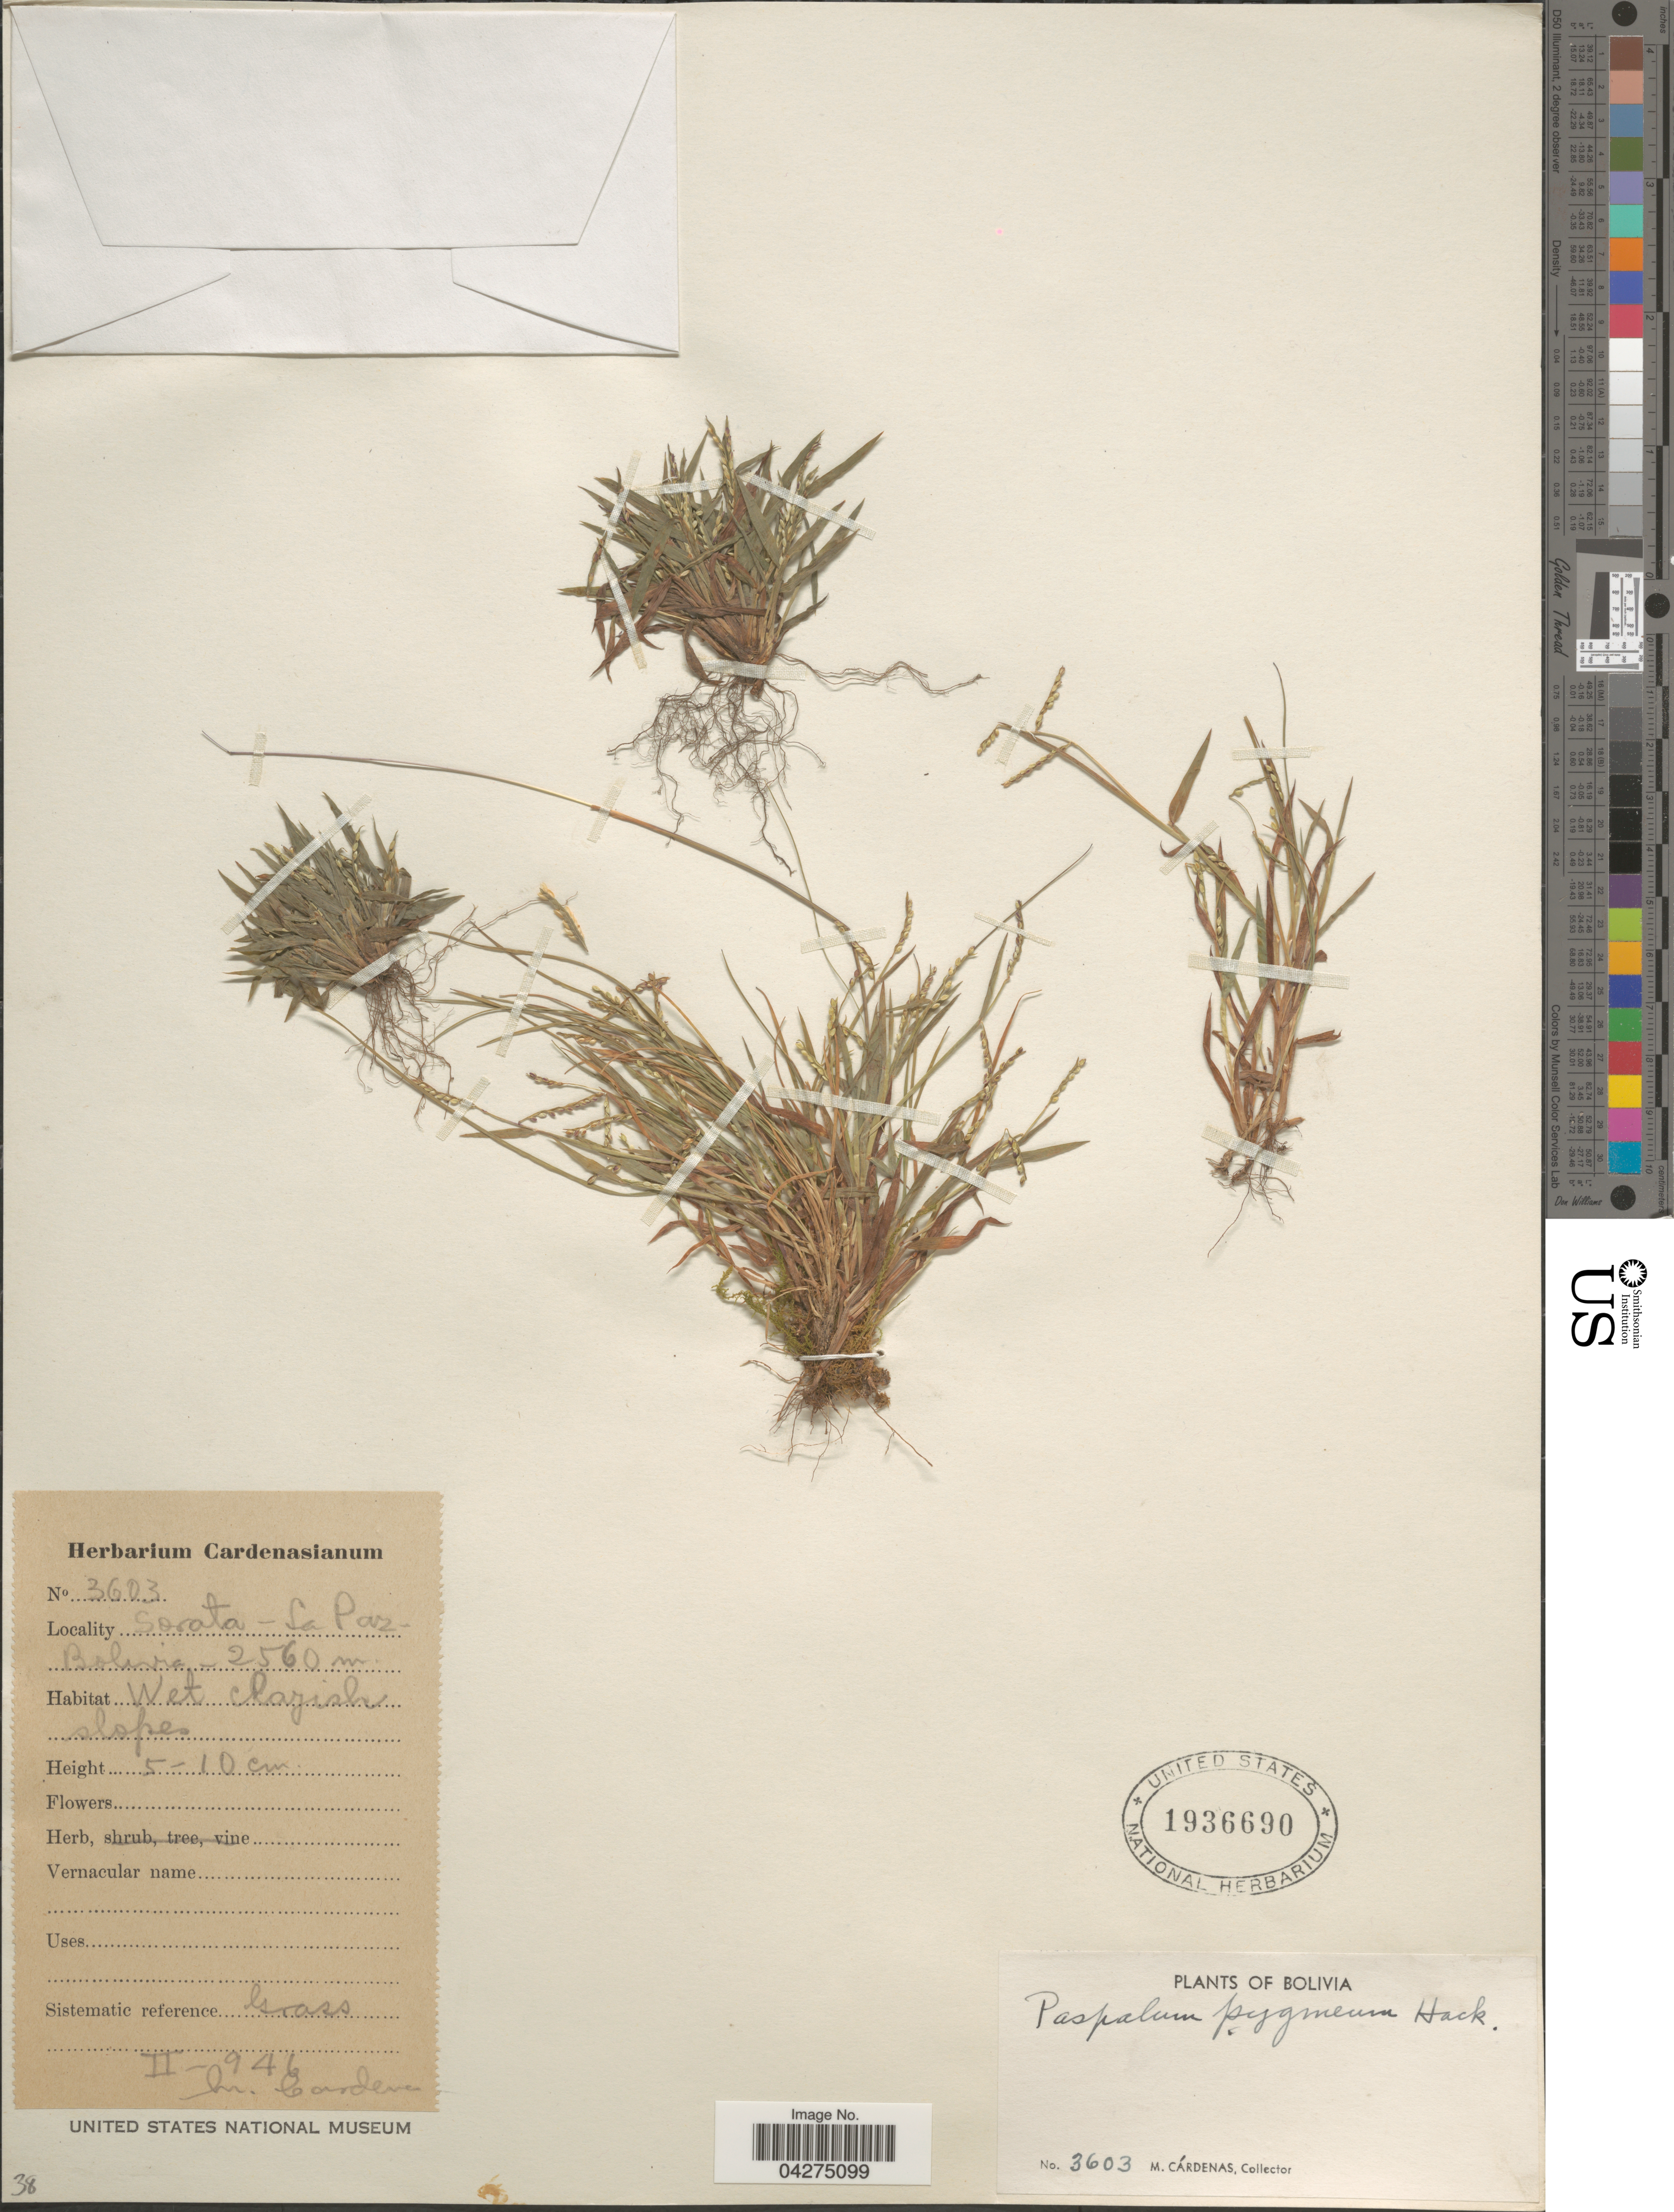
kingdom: Plantae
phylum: Tracheophyta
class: Liliopsida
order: Poales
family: Poaceae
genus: Paspalum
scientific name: Paspalum pygmaeum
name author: Hack.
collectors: M. Cárdenas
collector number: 3603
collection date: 1946-02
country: Bolivia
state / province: La Paz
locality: Sorata - La Paz.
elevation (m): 2560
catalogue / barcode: US 1936690